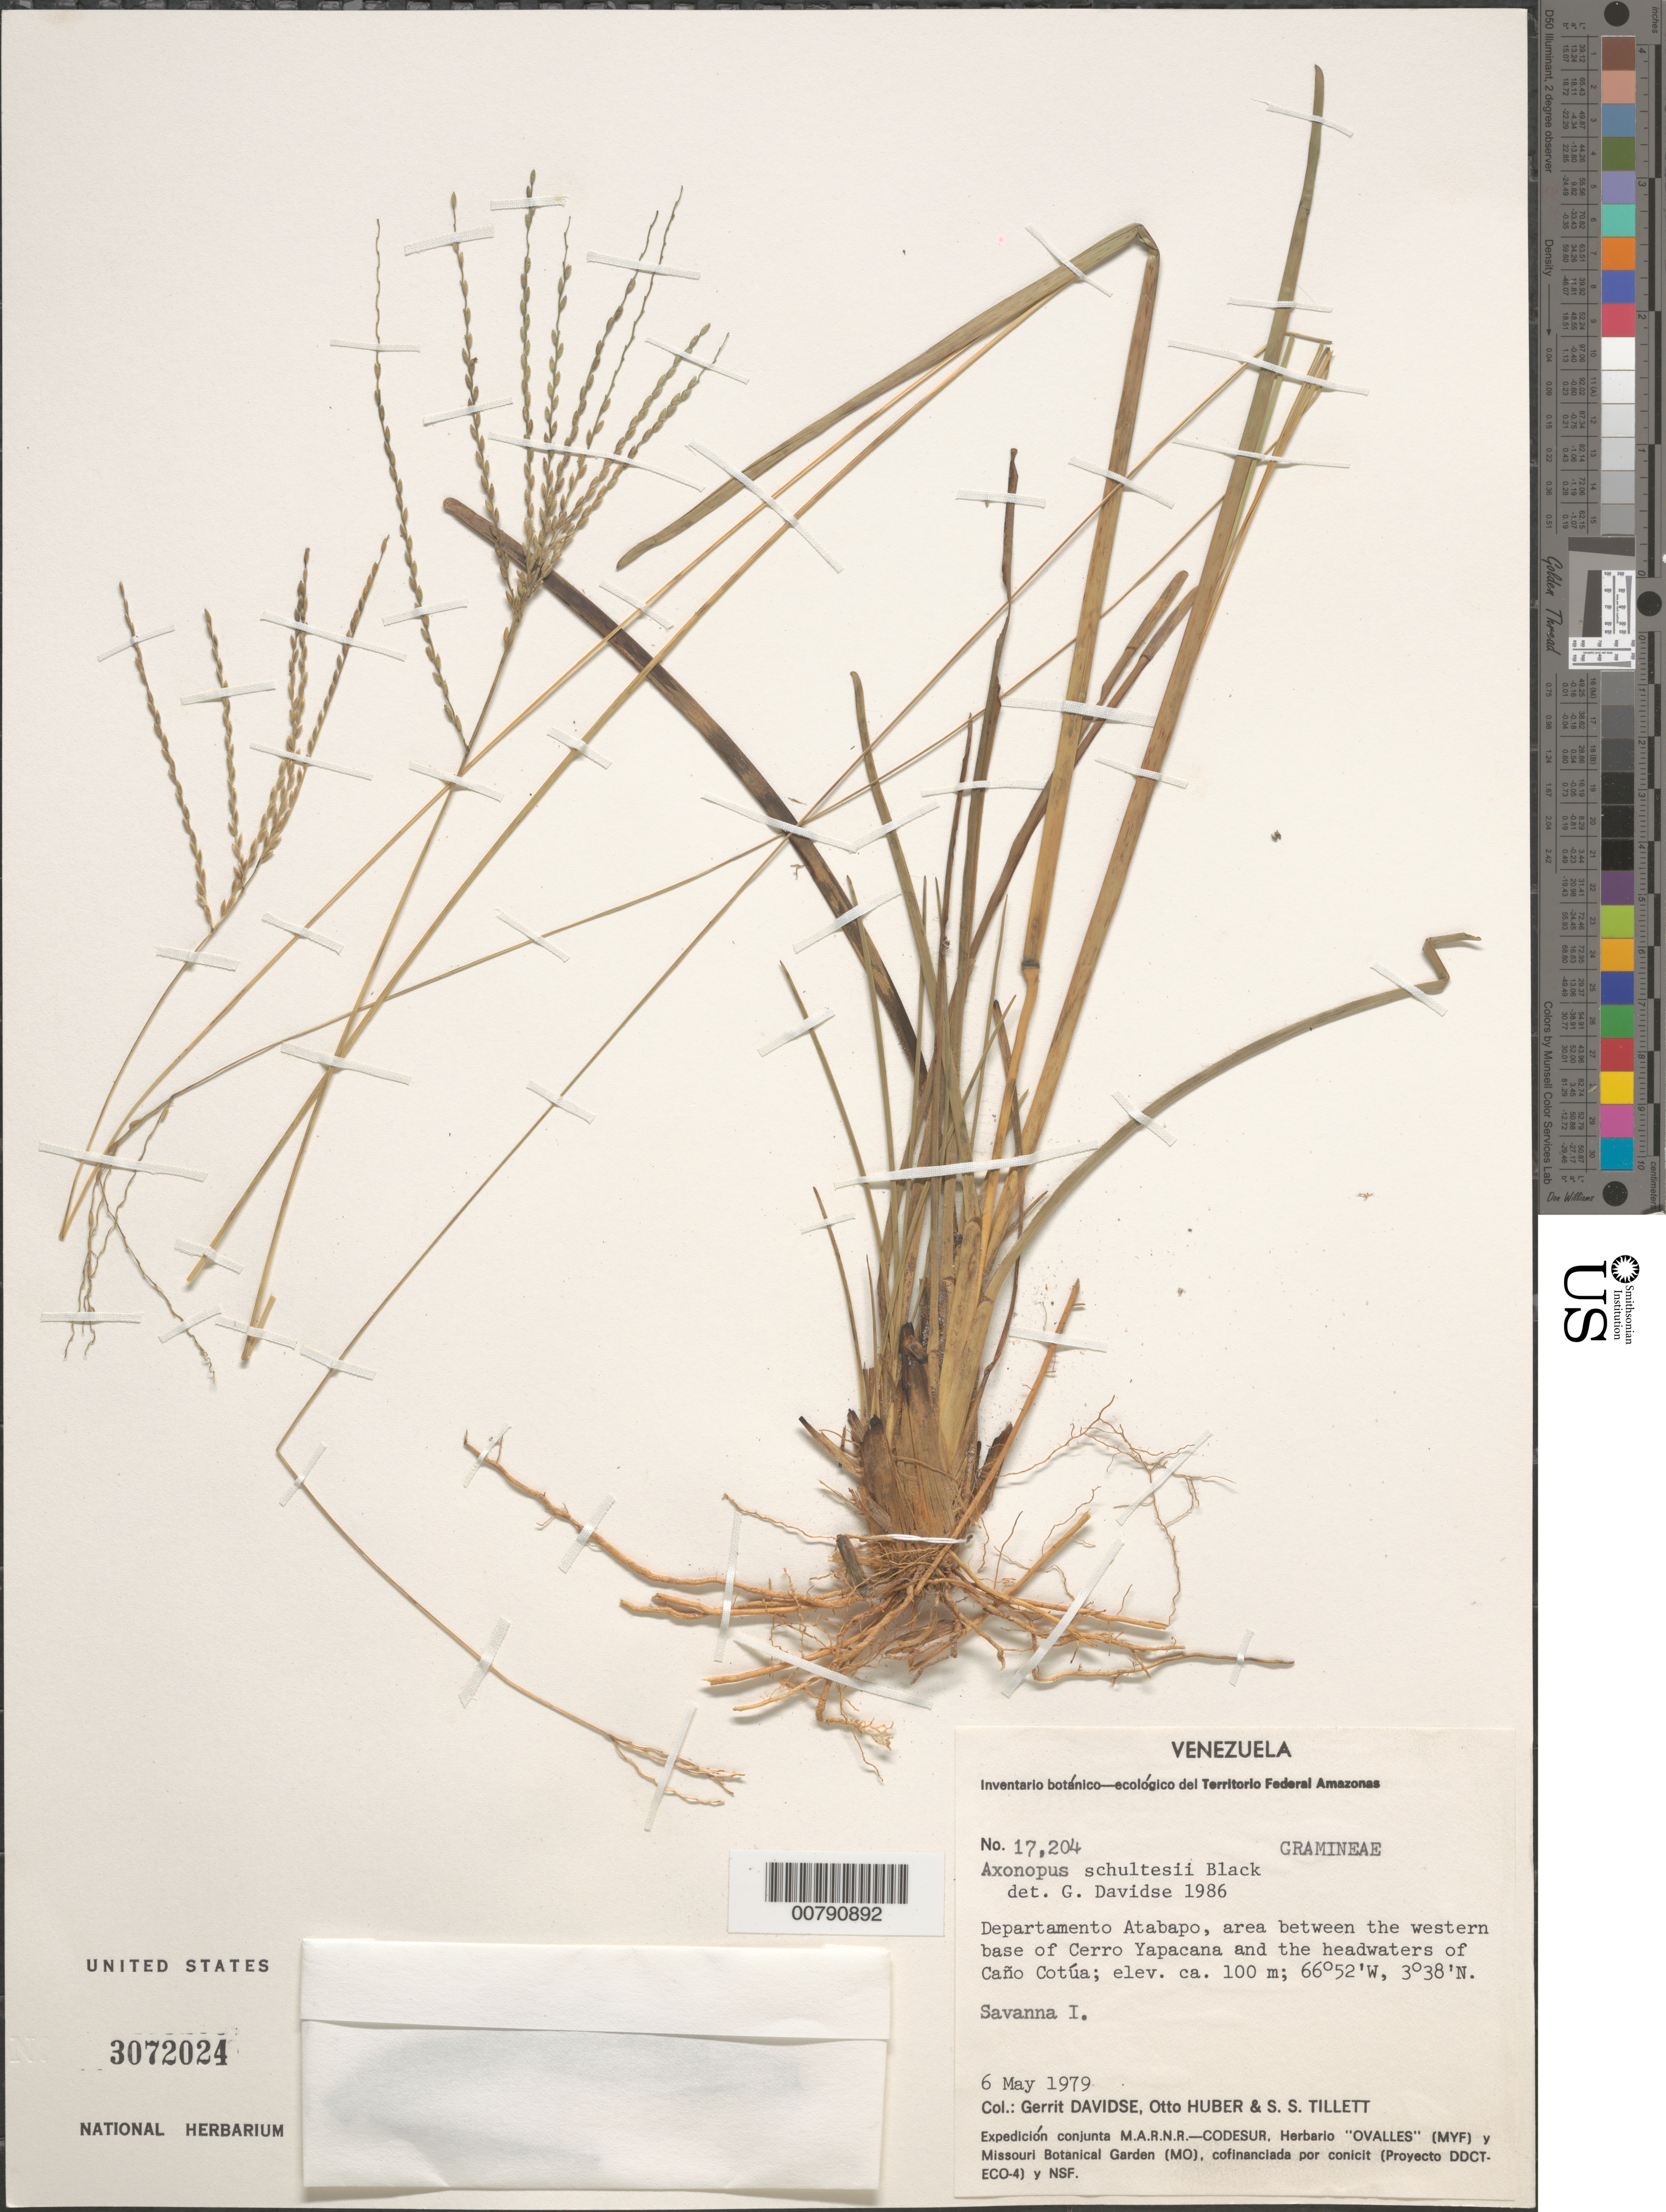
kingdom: Plantae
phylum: Tracheophyta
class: Liliopsida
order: Poales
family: Poaceae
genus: Axonopus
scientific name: Axonopus schultesii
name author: G.A. Black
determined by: Davidse, Gerrit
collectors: G. Davidse, O. Huber & S. S. Tillett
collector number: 17204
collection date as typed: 6-May-79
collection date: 1979-05-06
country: Venezuela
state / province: Amazonas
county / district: Atabapo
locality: Cerro Yapacána, western base, to headwaters of Caño Cotúa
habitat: Savanna I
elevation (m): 100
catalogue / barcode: US 3072024